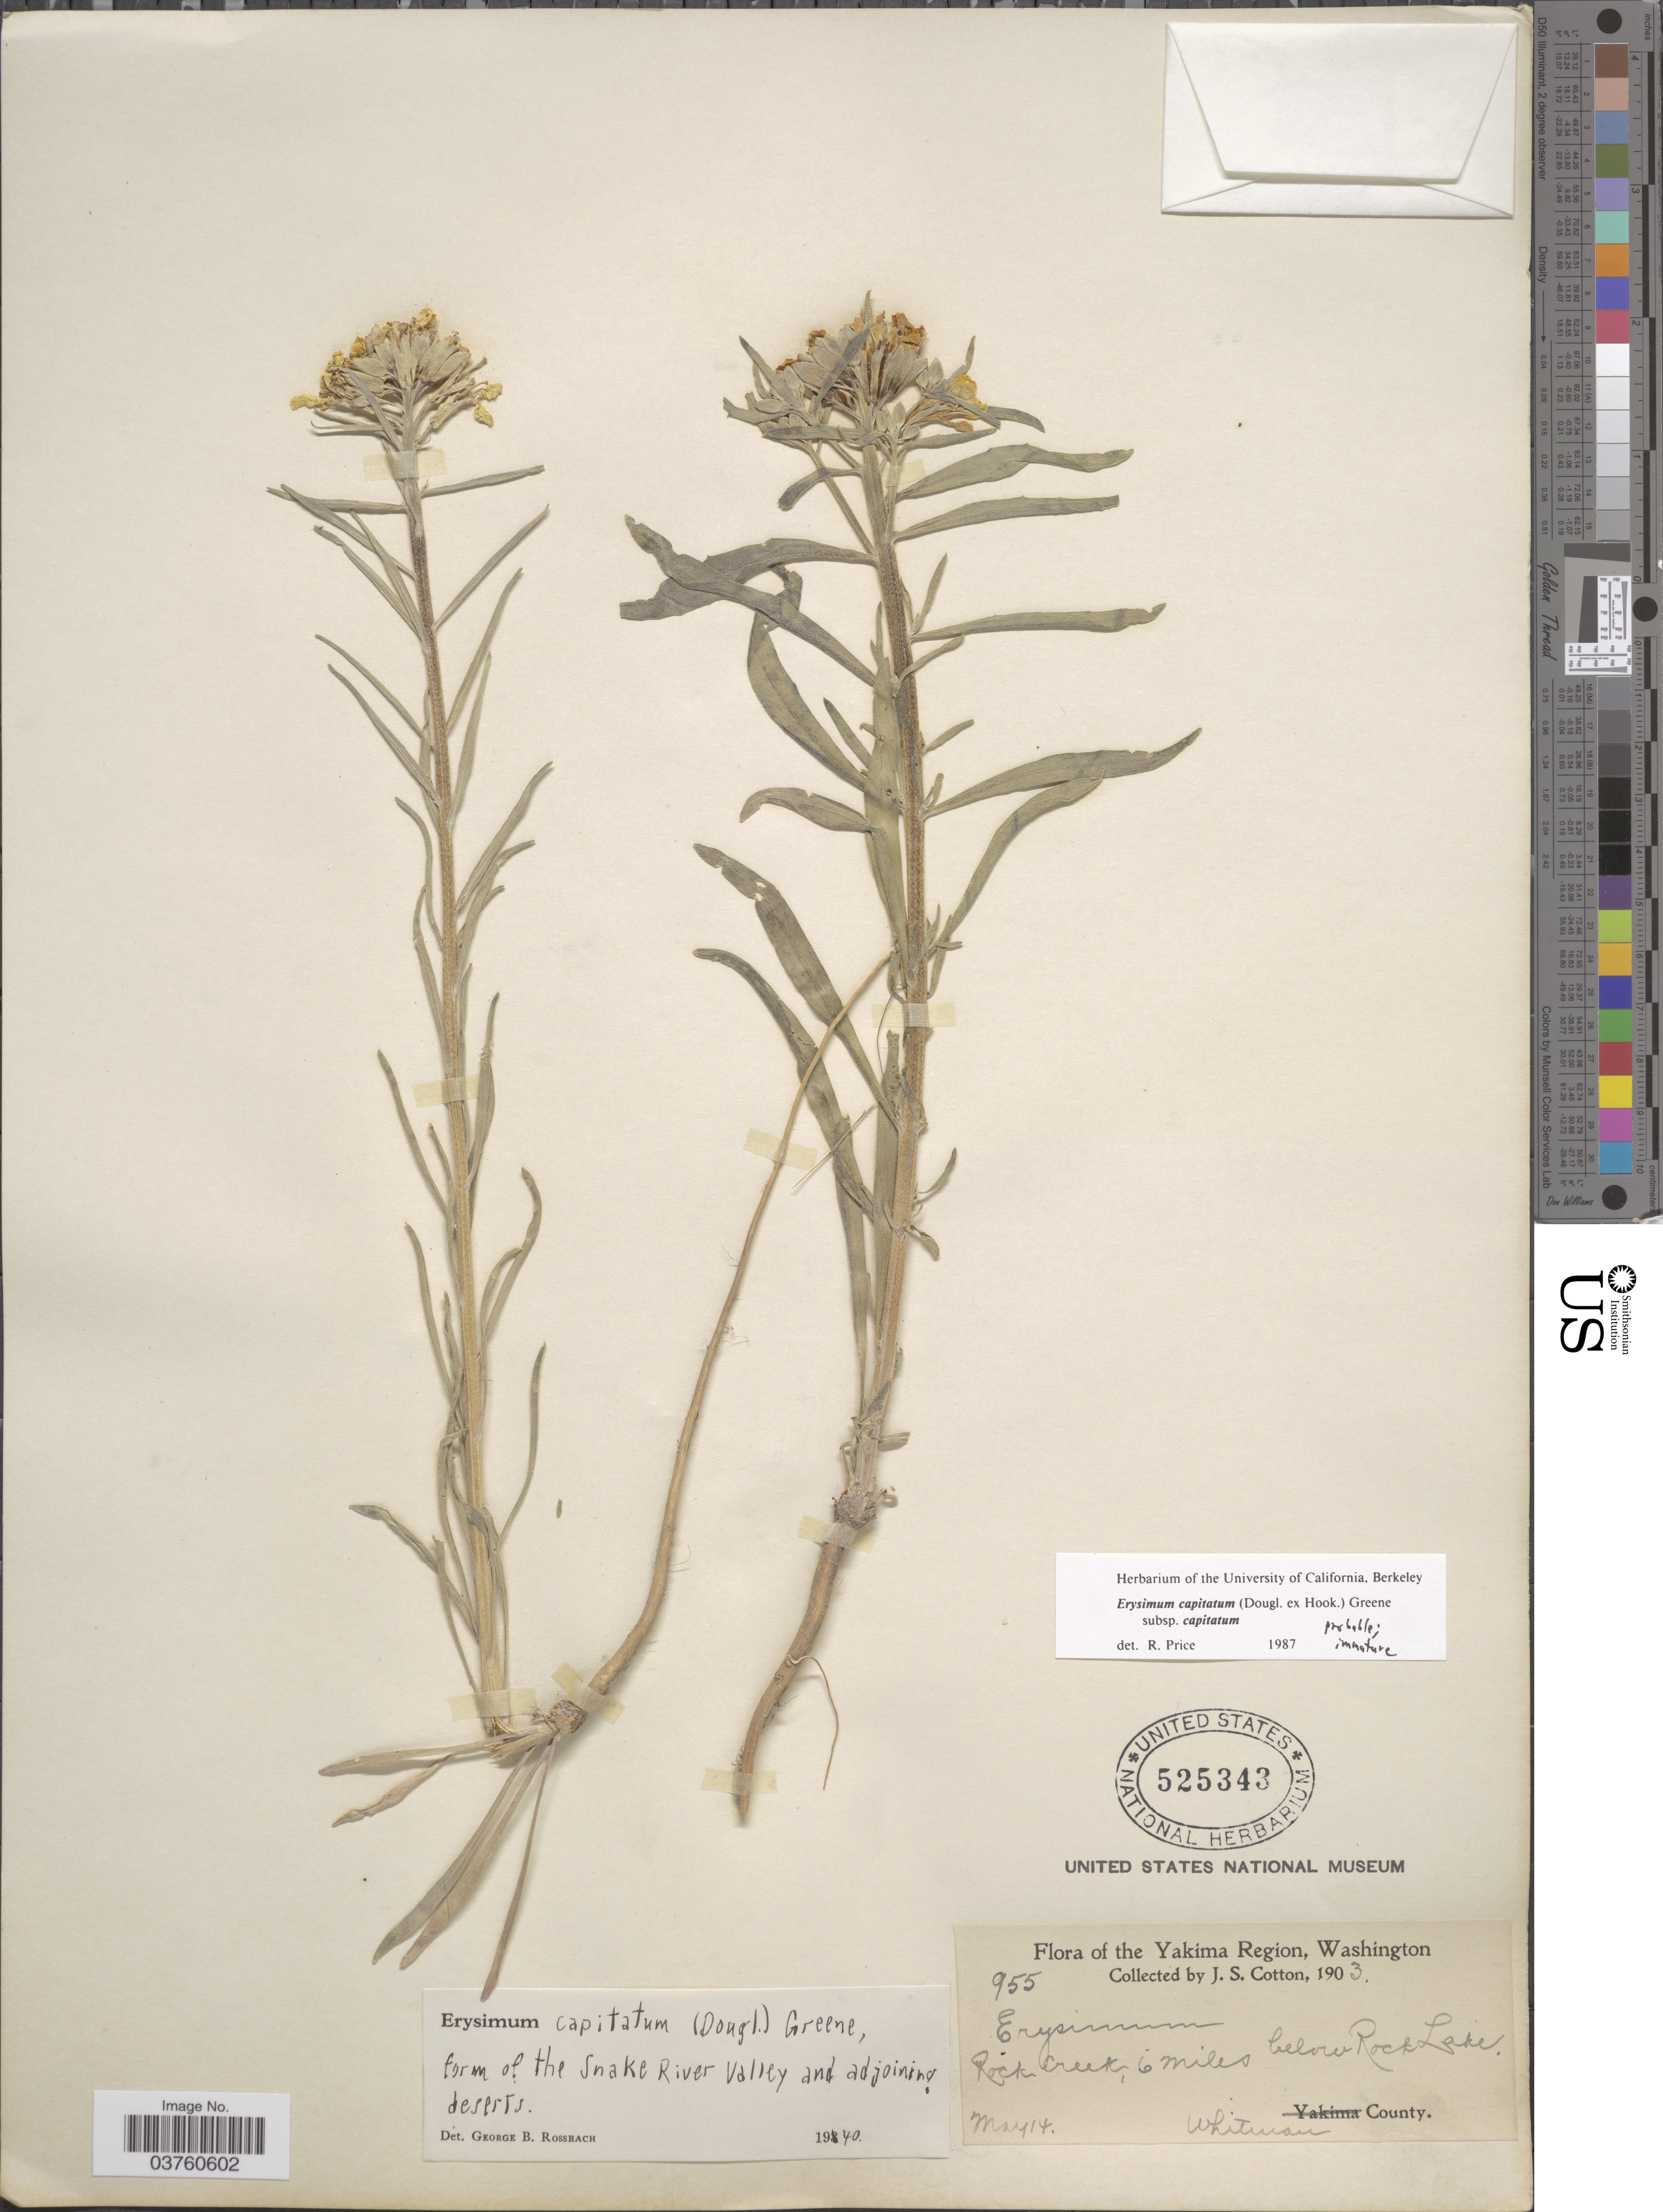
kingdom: Plantae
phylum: Tracheophyta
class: Magnoliopsida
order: Brassicales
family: Brassicaceae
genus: Erysimum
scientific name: Erysimum capitatum subsp. capitatum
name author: (Douglas ex Hook.) Greene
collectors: J. S. Cotton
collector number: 955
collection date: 1903-05-14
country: United States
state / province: Washington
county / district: Whitman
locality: Yakima Region. Rock Creek, 6 miles below Rock Lake. Whitman County.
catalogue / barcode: US 525343